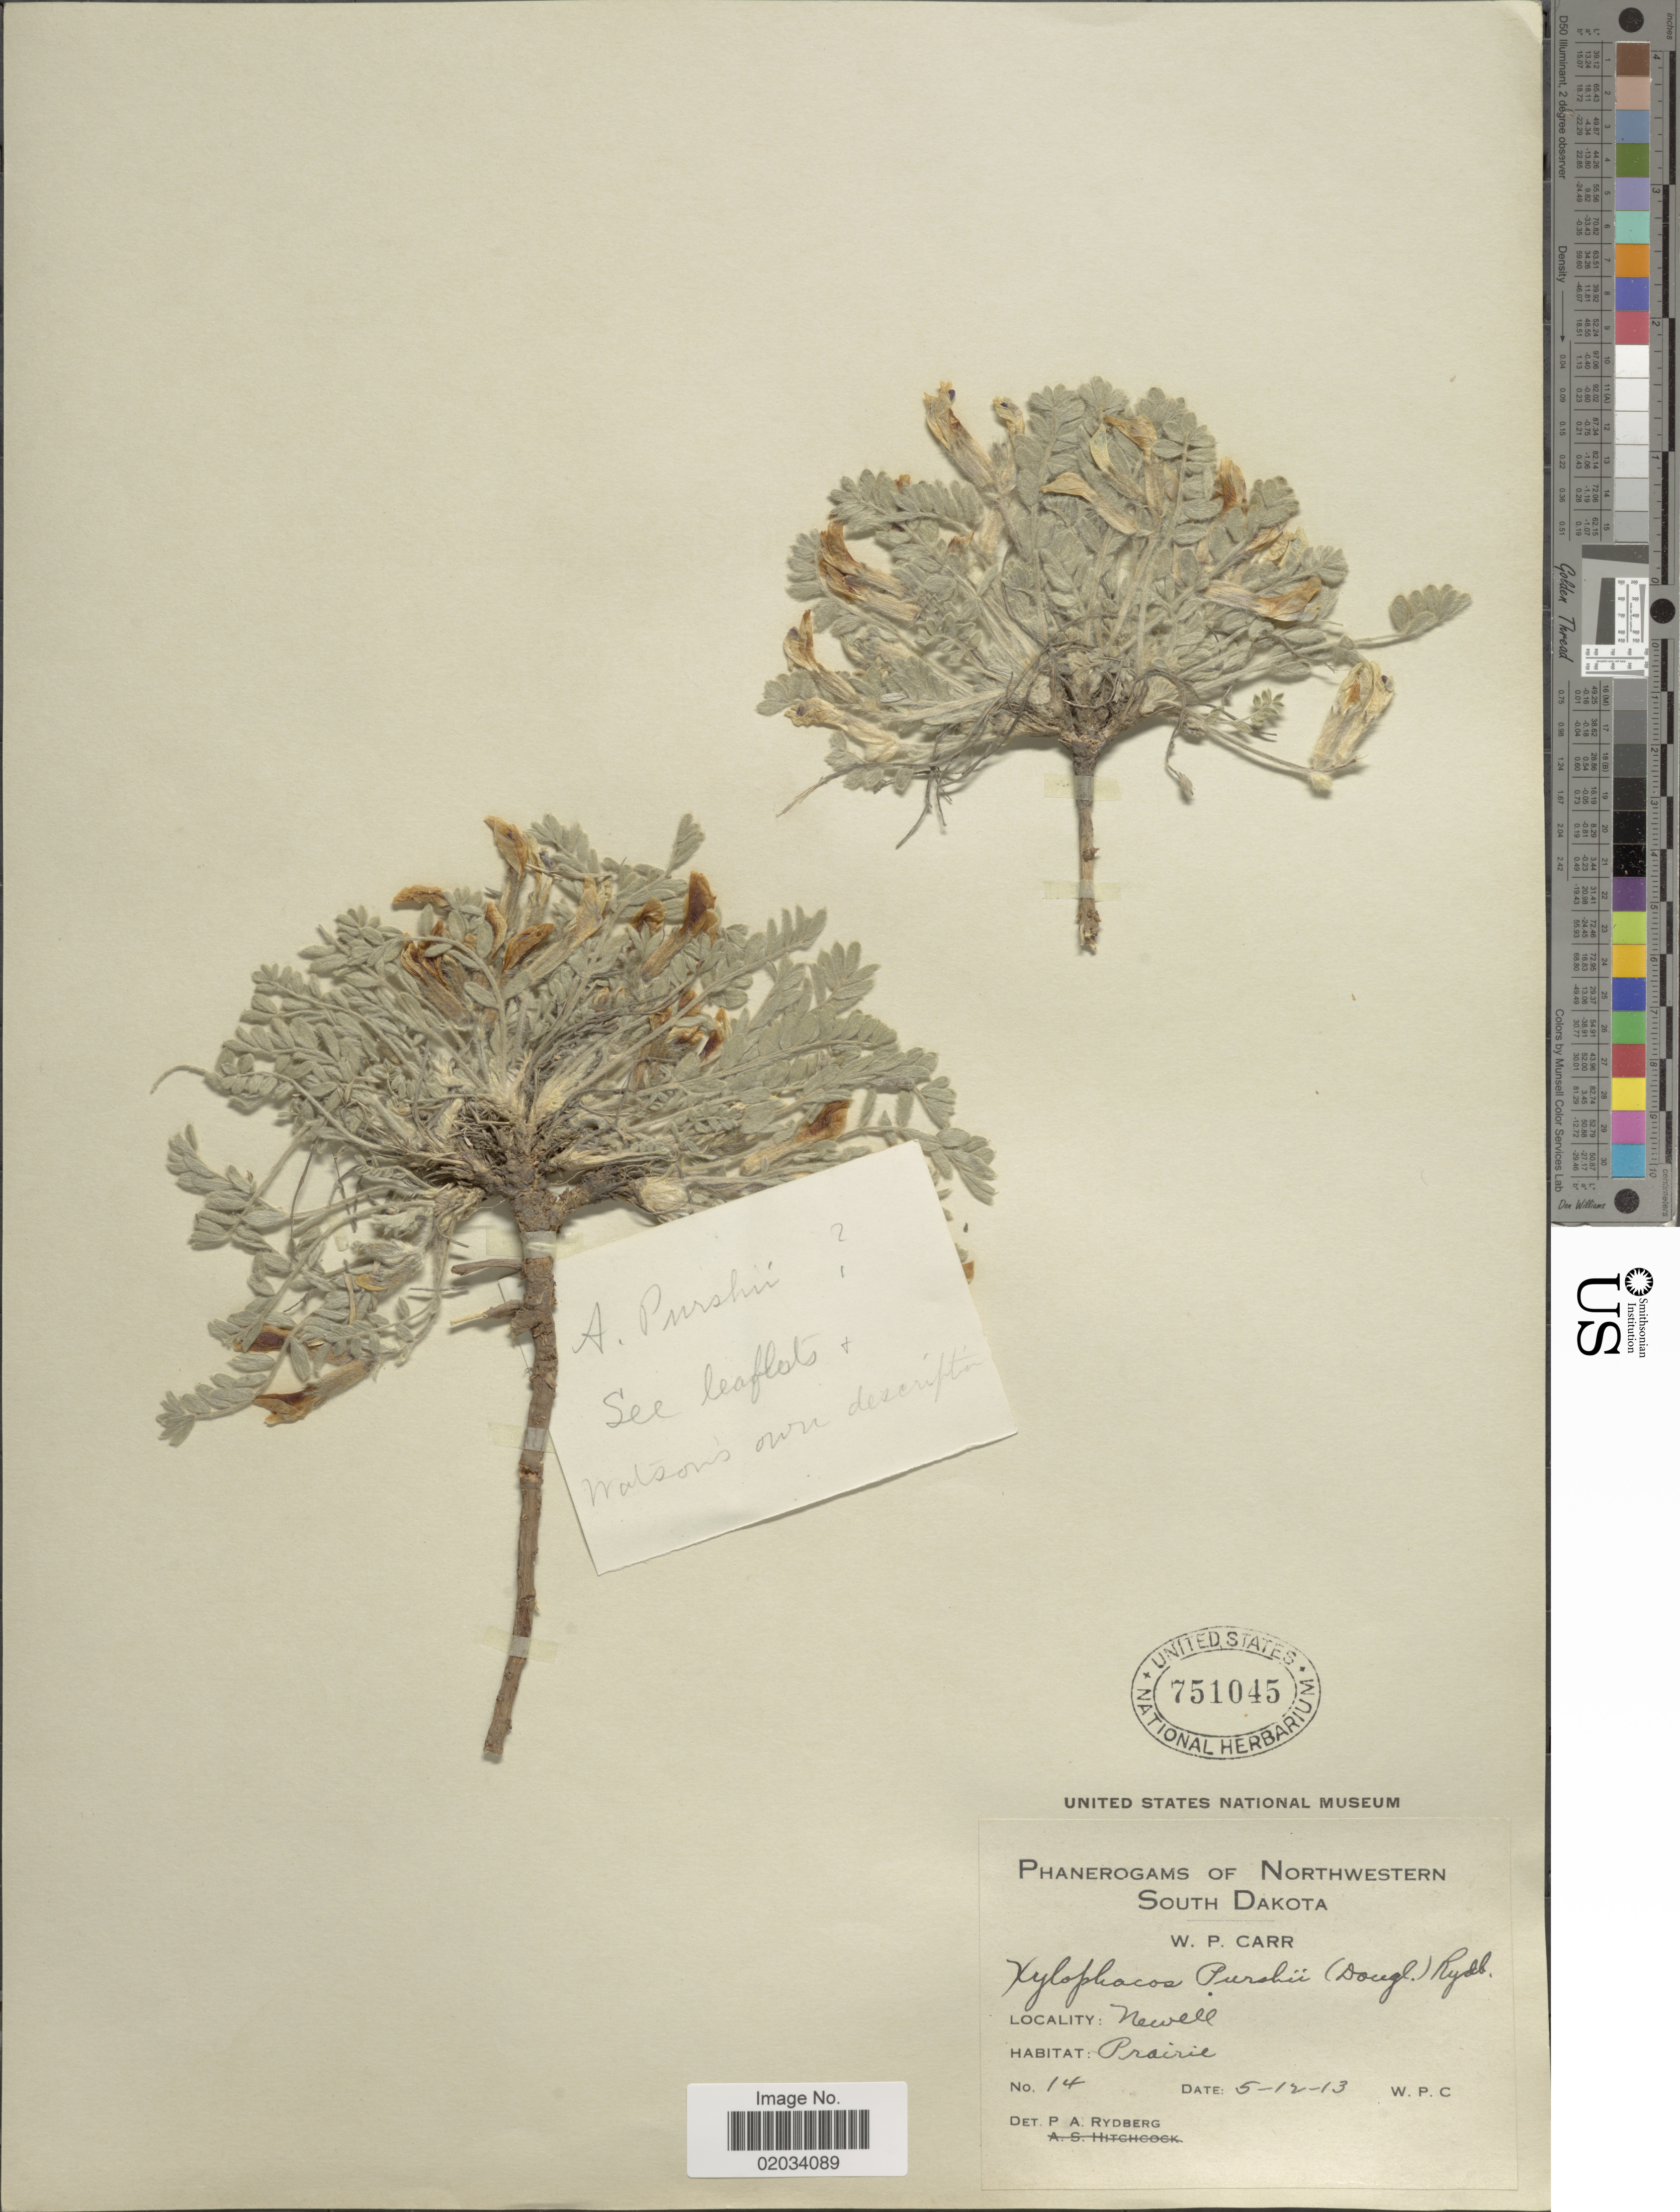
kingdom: Plantae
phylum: Tracheophyta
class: Magnoliopsida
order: Fabales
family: Fabaceae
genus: Astragalus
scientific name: Astragalus purshii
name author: Douglas ex Hook.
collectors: W. Carr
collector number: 14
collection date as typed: Transcribed d/m/y: 12/5/13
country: United States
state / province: South Dakota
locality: Northwestern, South Dakota, Newell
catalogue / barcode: US 751045